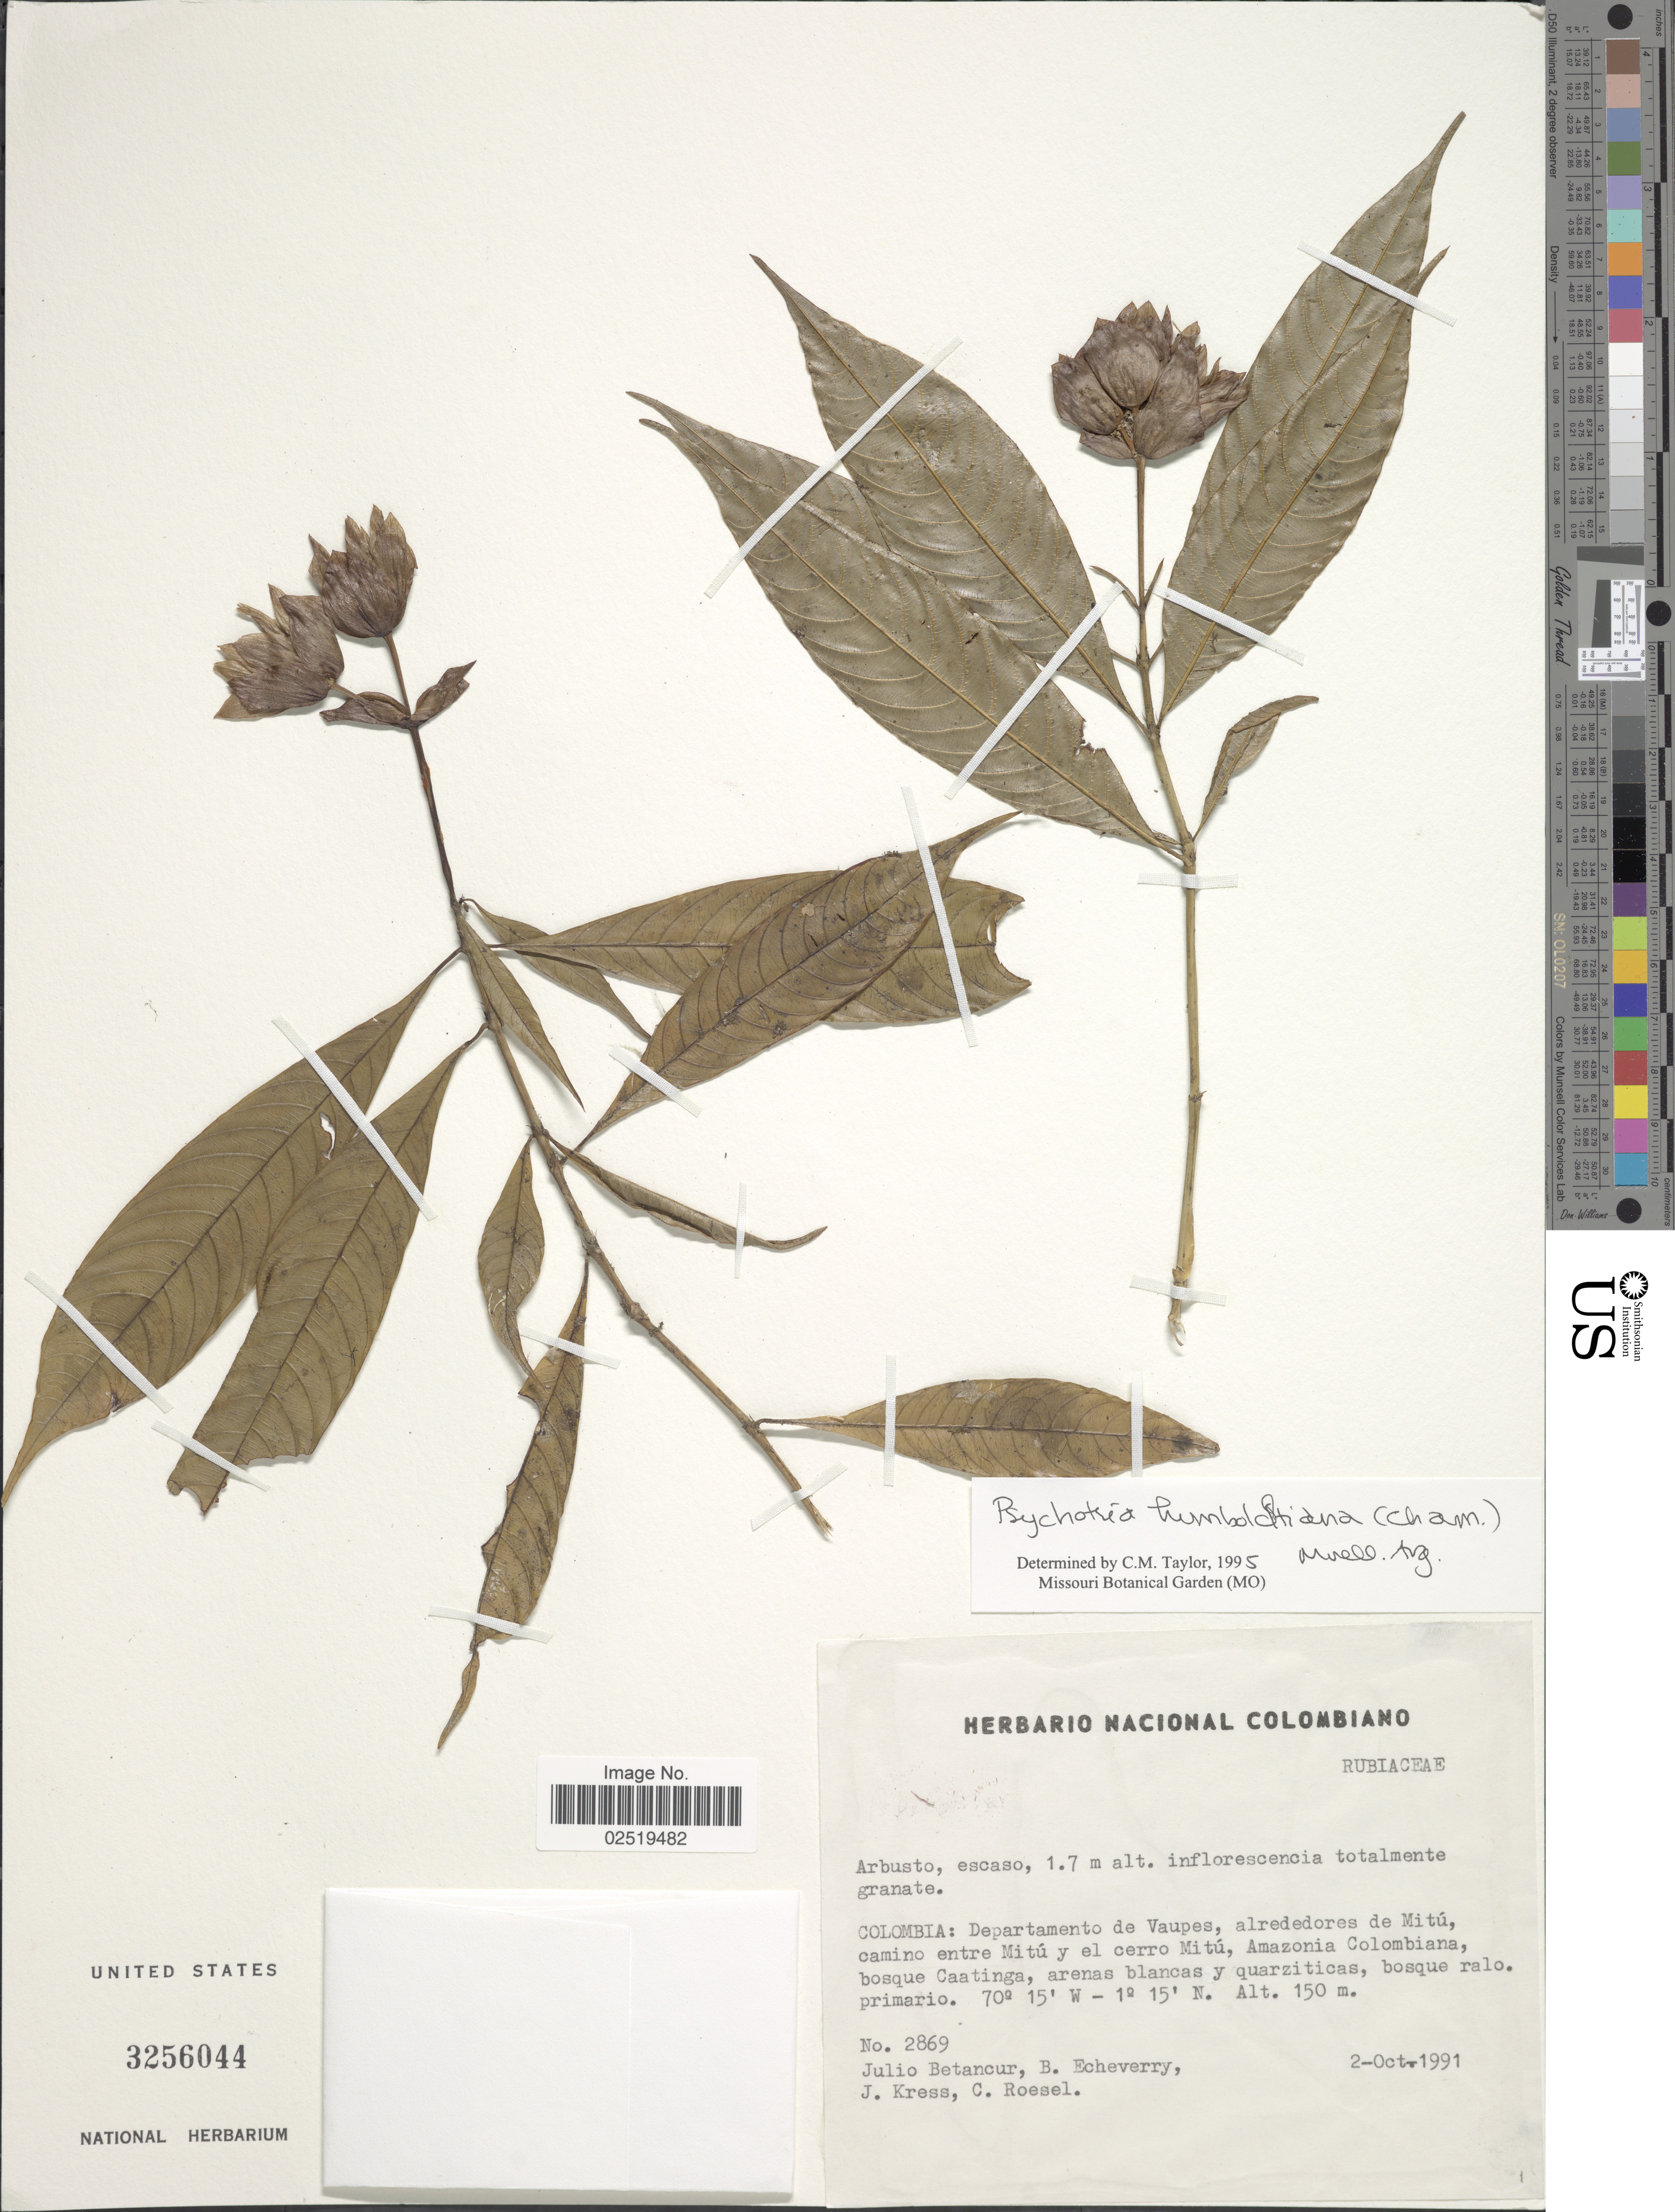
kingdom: Plantae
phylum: Tracheophyta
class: Magnoliopsida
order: Gentianales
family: Rubiaceae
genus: Psychotria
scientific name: Psychotria humboldtiana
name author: (Cham.) Müll. Arg.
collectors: J. Betancur, B. Echeverry, J. Kress & C. S. Roesel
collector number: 2869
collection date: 1981-10-02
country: Colombia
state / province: Vaupés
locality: Alrededores de Mitu, camino entre Mty y el cerro Mitu, amazonia Colombiana, bosque Caatinga.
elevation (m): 150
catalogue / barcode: US 3256044